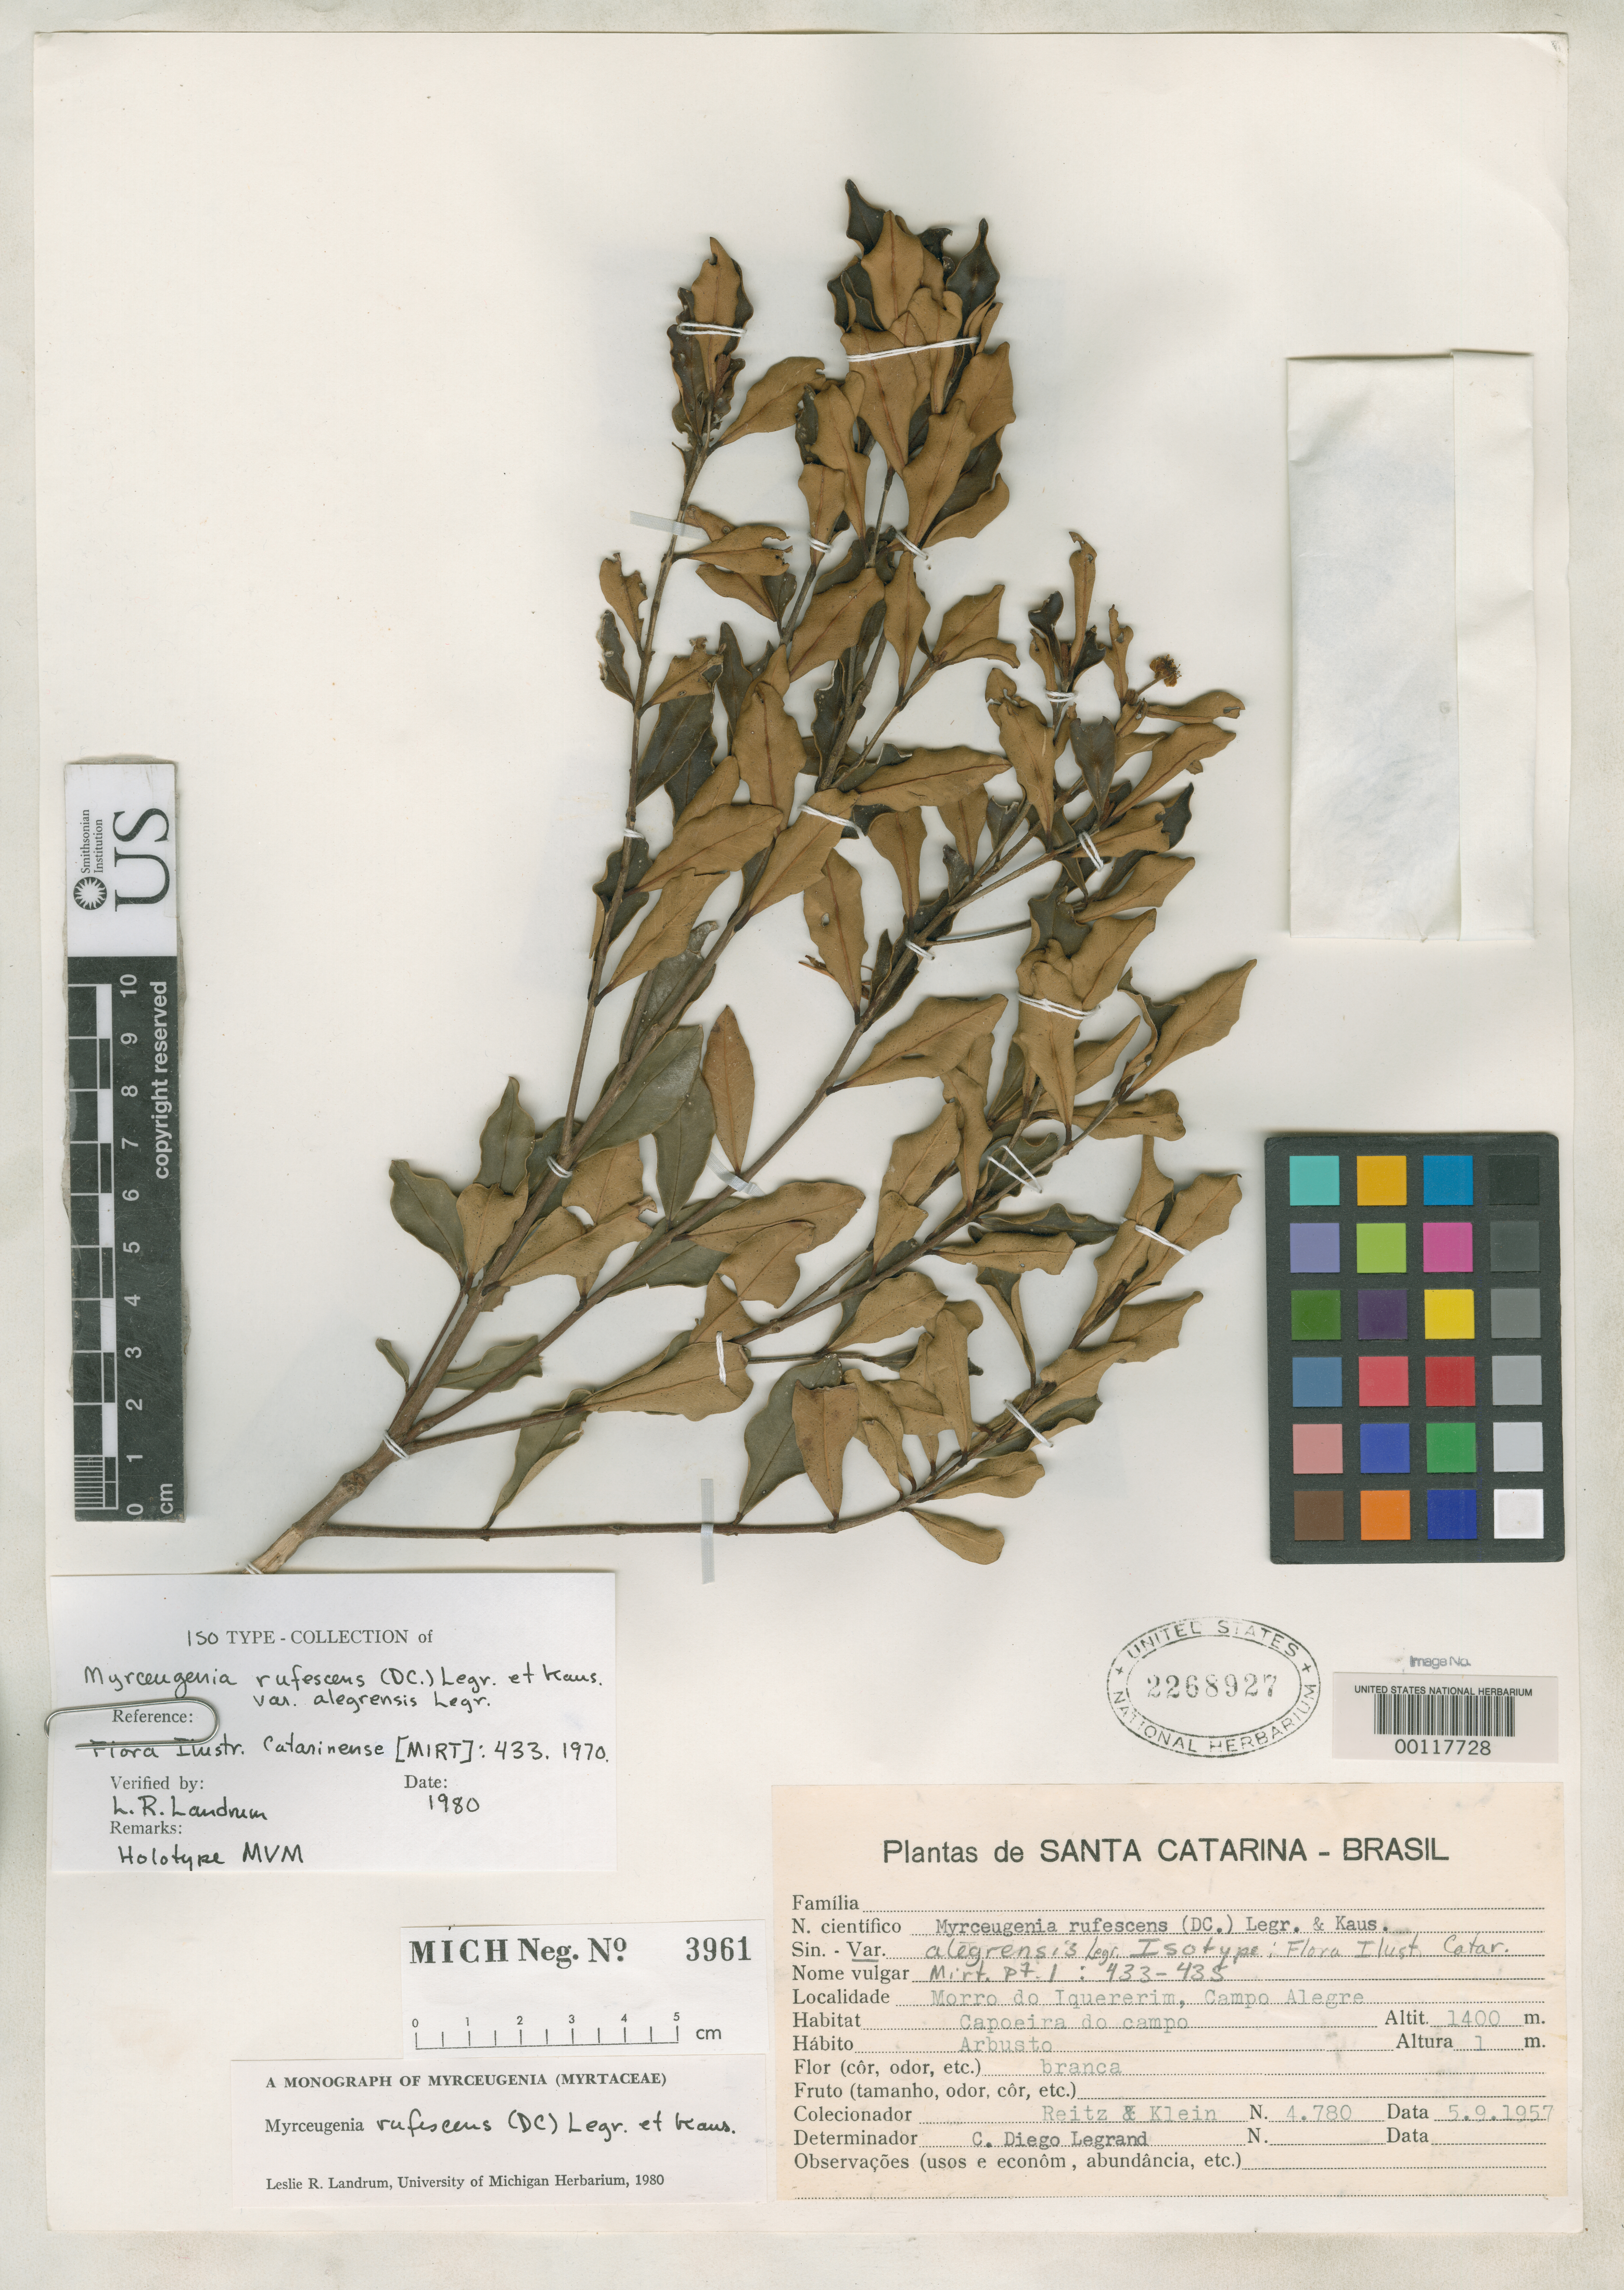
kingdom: Plantae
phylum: Tracheophyta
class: Magnoliopsida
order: Myrtales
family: Myrtaceae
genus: Myrceugenia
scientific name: Myrceugenia rufescens var. alegrensis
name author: D. Legrand in D. Legrand & R.M. Klein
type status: Isotype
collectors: R. Reitz & R. M. Klein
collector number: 4780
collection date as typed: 05 Sep 1957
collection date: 1957-09-05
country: Brazil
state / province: Santa Catarina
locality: Morro do Iqueririm, Campo Alegre.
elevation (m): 1400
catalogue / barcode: US 2268927